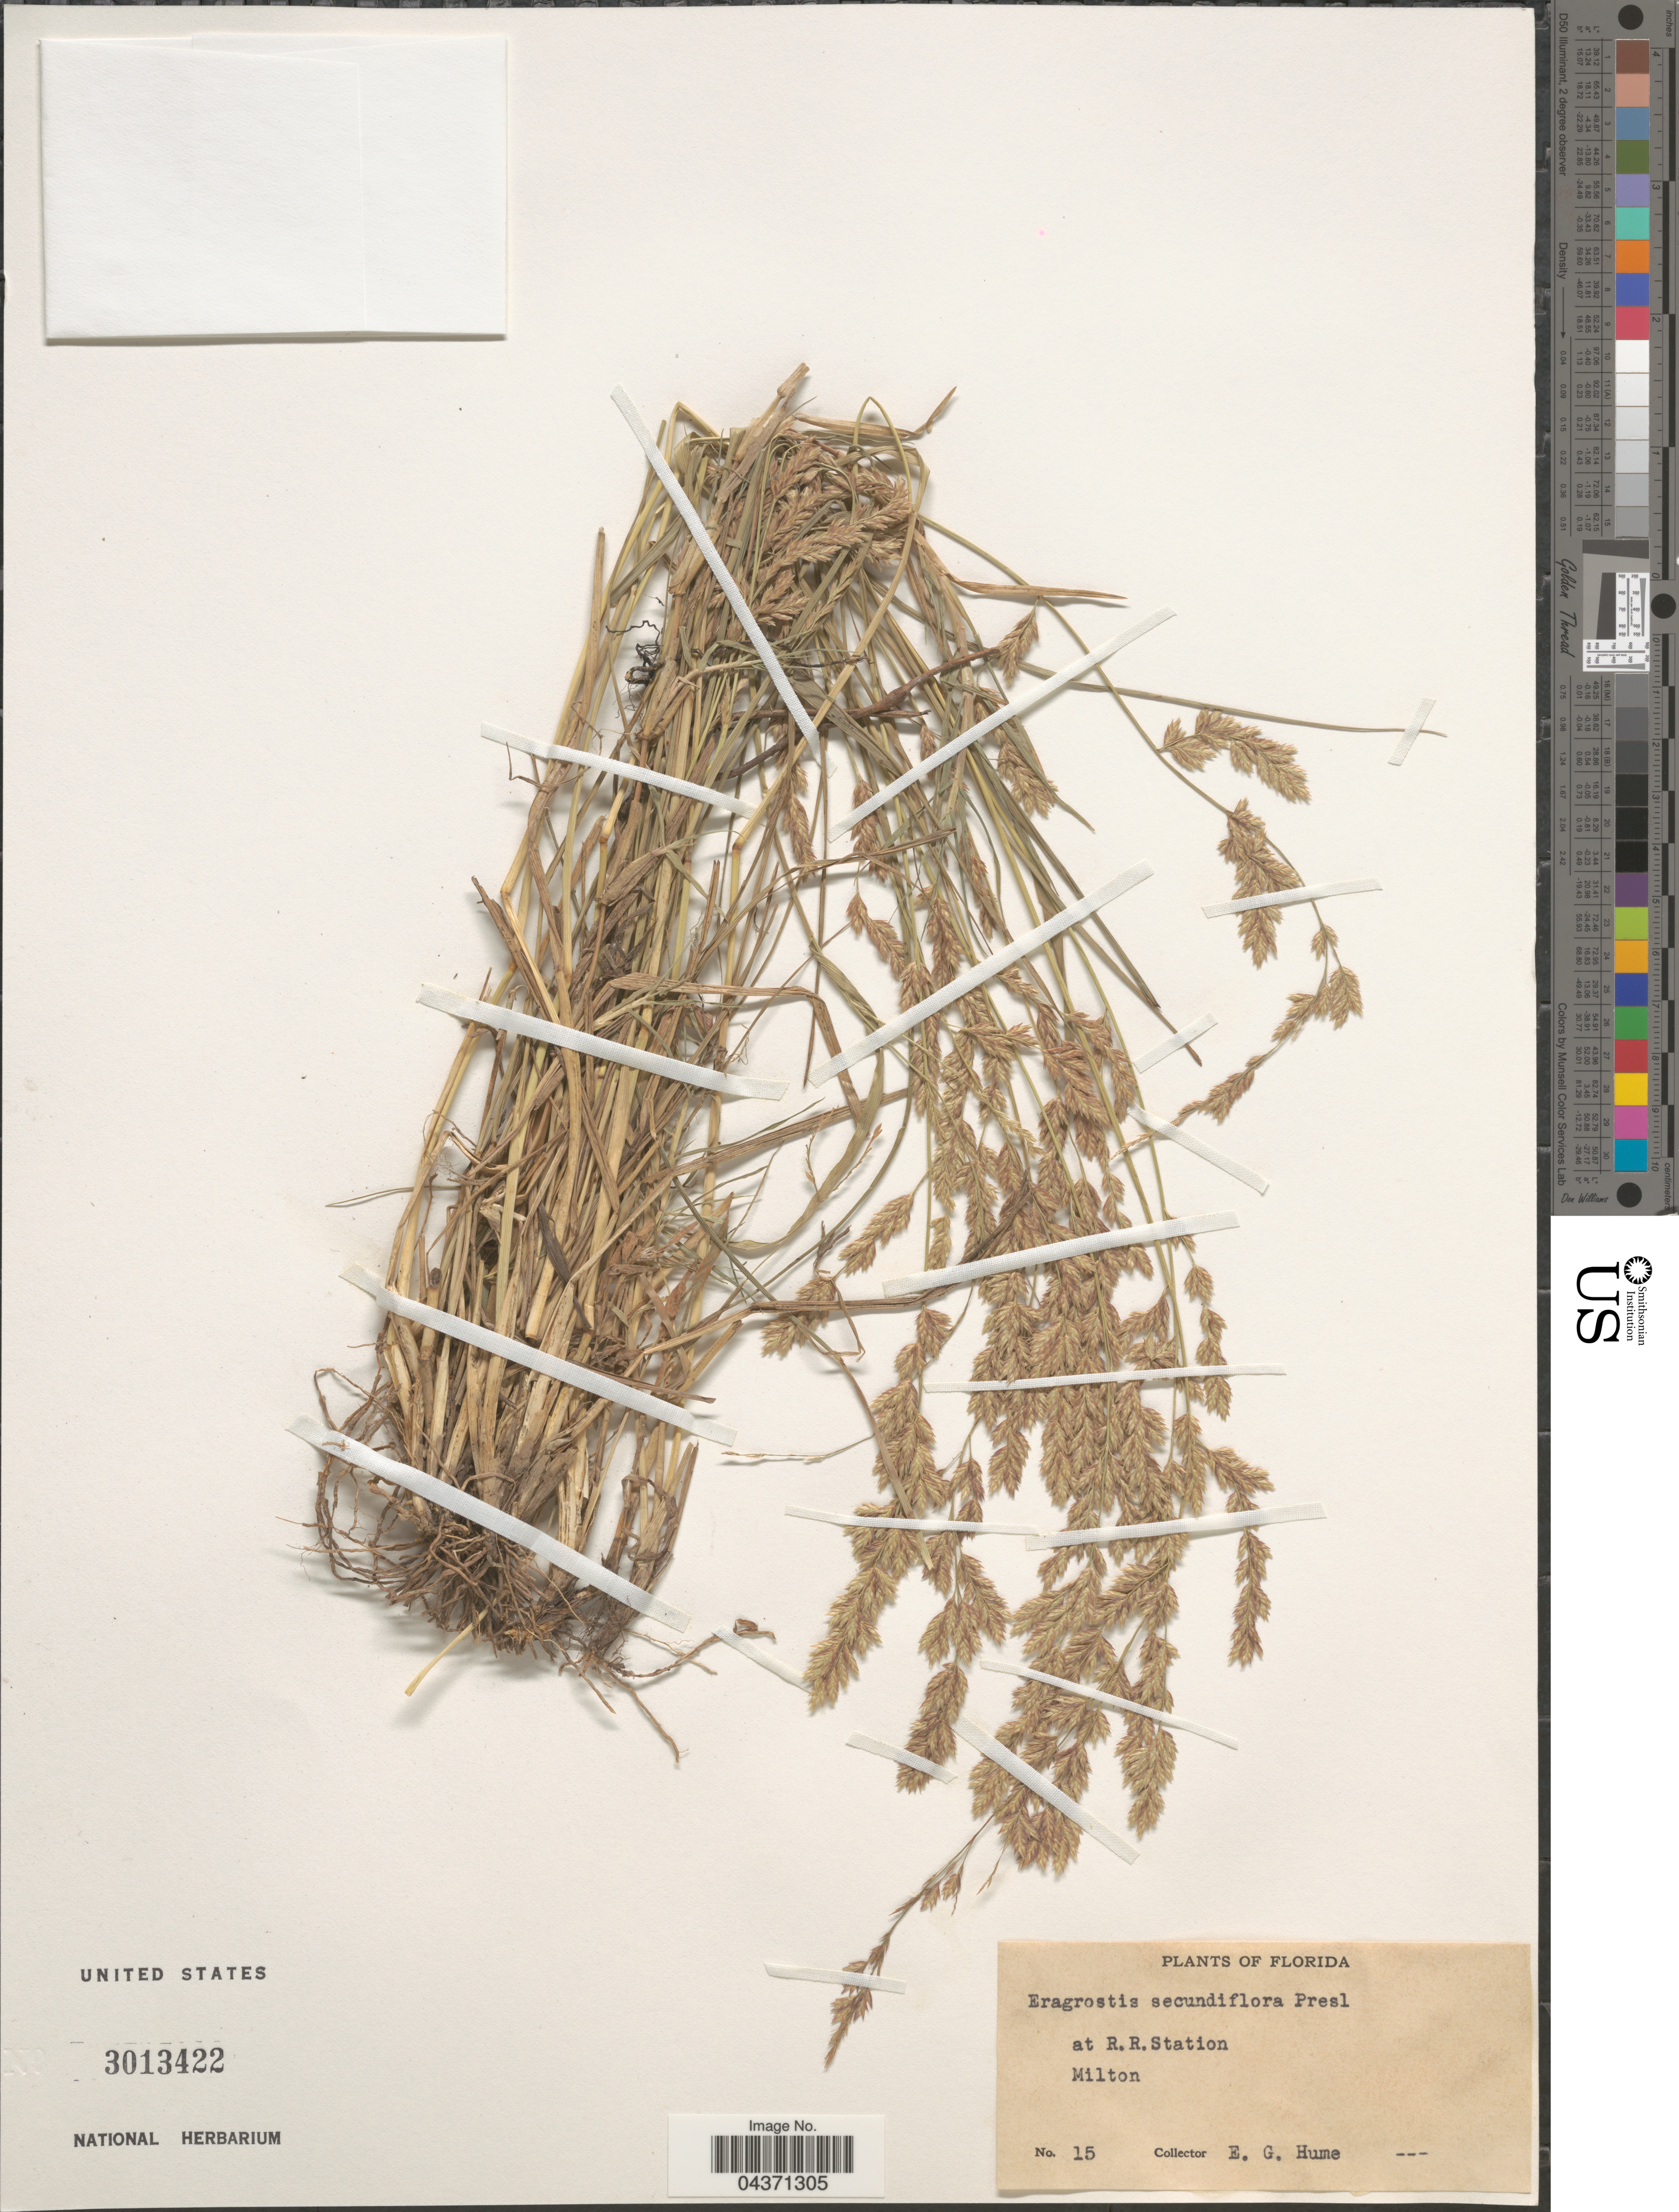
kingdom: Plantae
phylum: Tracheophyta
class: Liliopsida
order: Poales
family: Poaceae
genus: Eragrostis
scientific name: Eragrostis secundiflora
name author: J. Presl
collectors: E. Hume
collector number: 15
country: United States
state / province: Florida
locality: At R.R.Station. Milton.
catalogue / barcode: US 3013422